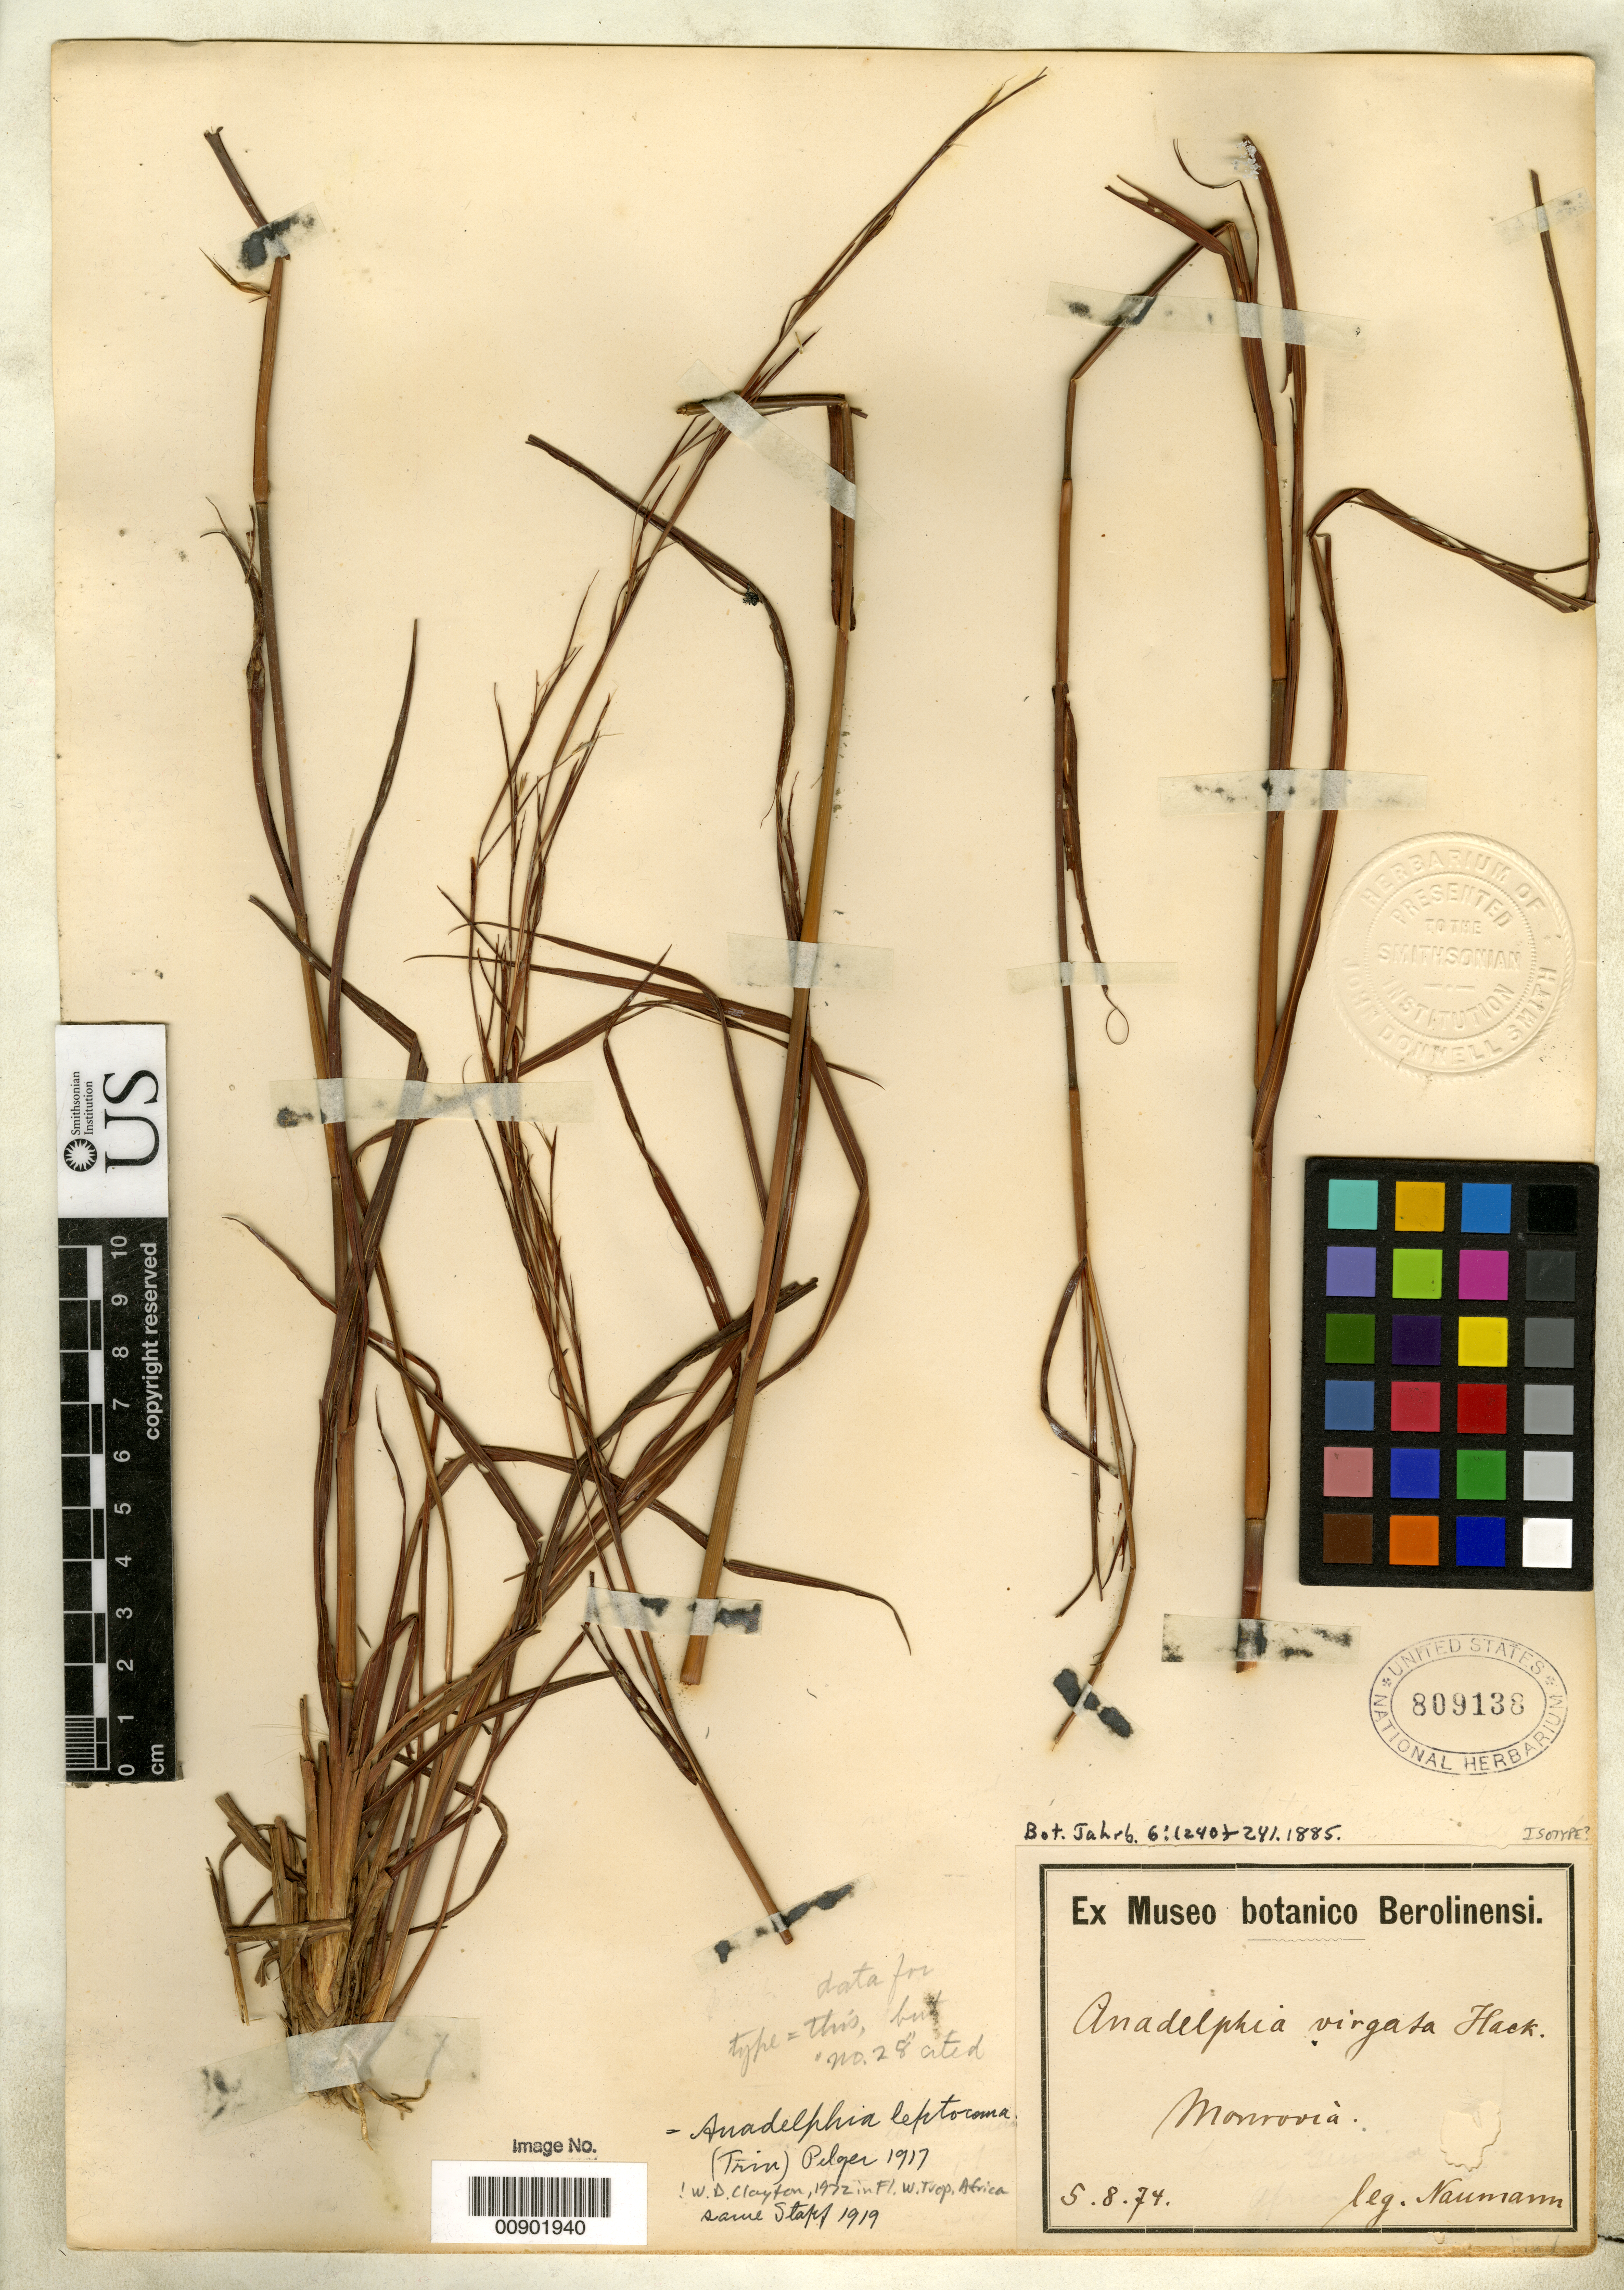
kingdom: Plantae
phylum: Tracheophyta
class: Liliopsida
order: Poales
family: Poaceae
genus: Anadelphia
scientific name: Anadelphia virgata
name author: Hack.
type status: Isotype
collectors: F. Naumann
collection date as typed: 1874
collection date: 1874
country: Liberia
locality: Monrovia.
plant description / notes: Protologue cites "Nr. 28" but collection date cited matches this specimen ("5. 8. 74").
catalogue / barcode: US 809138